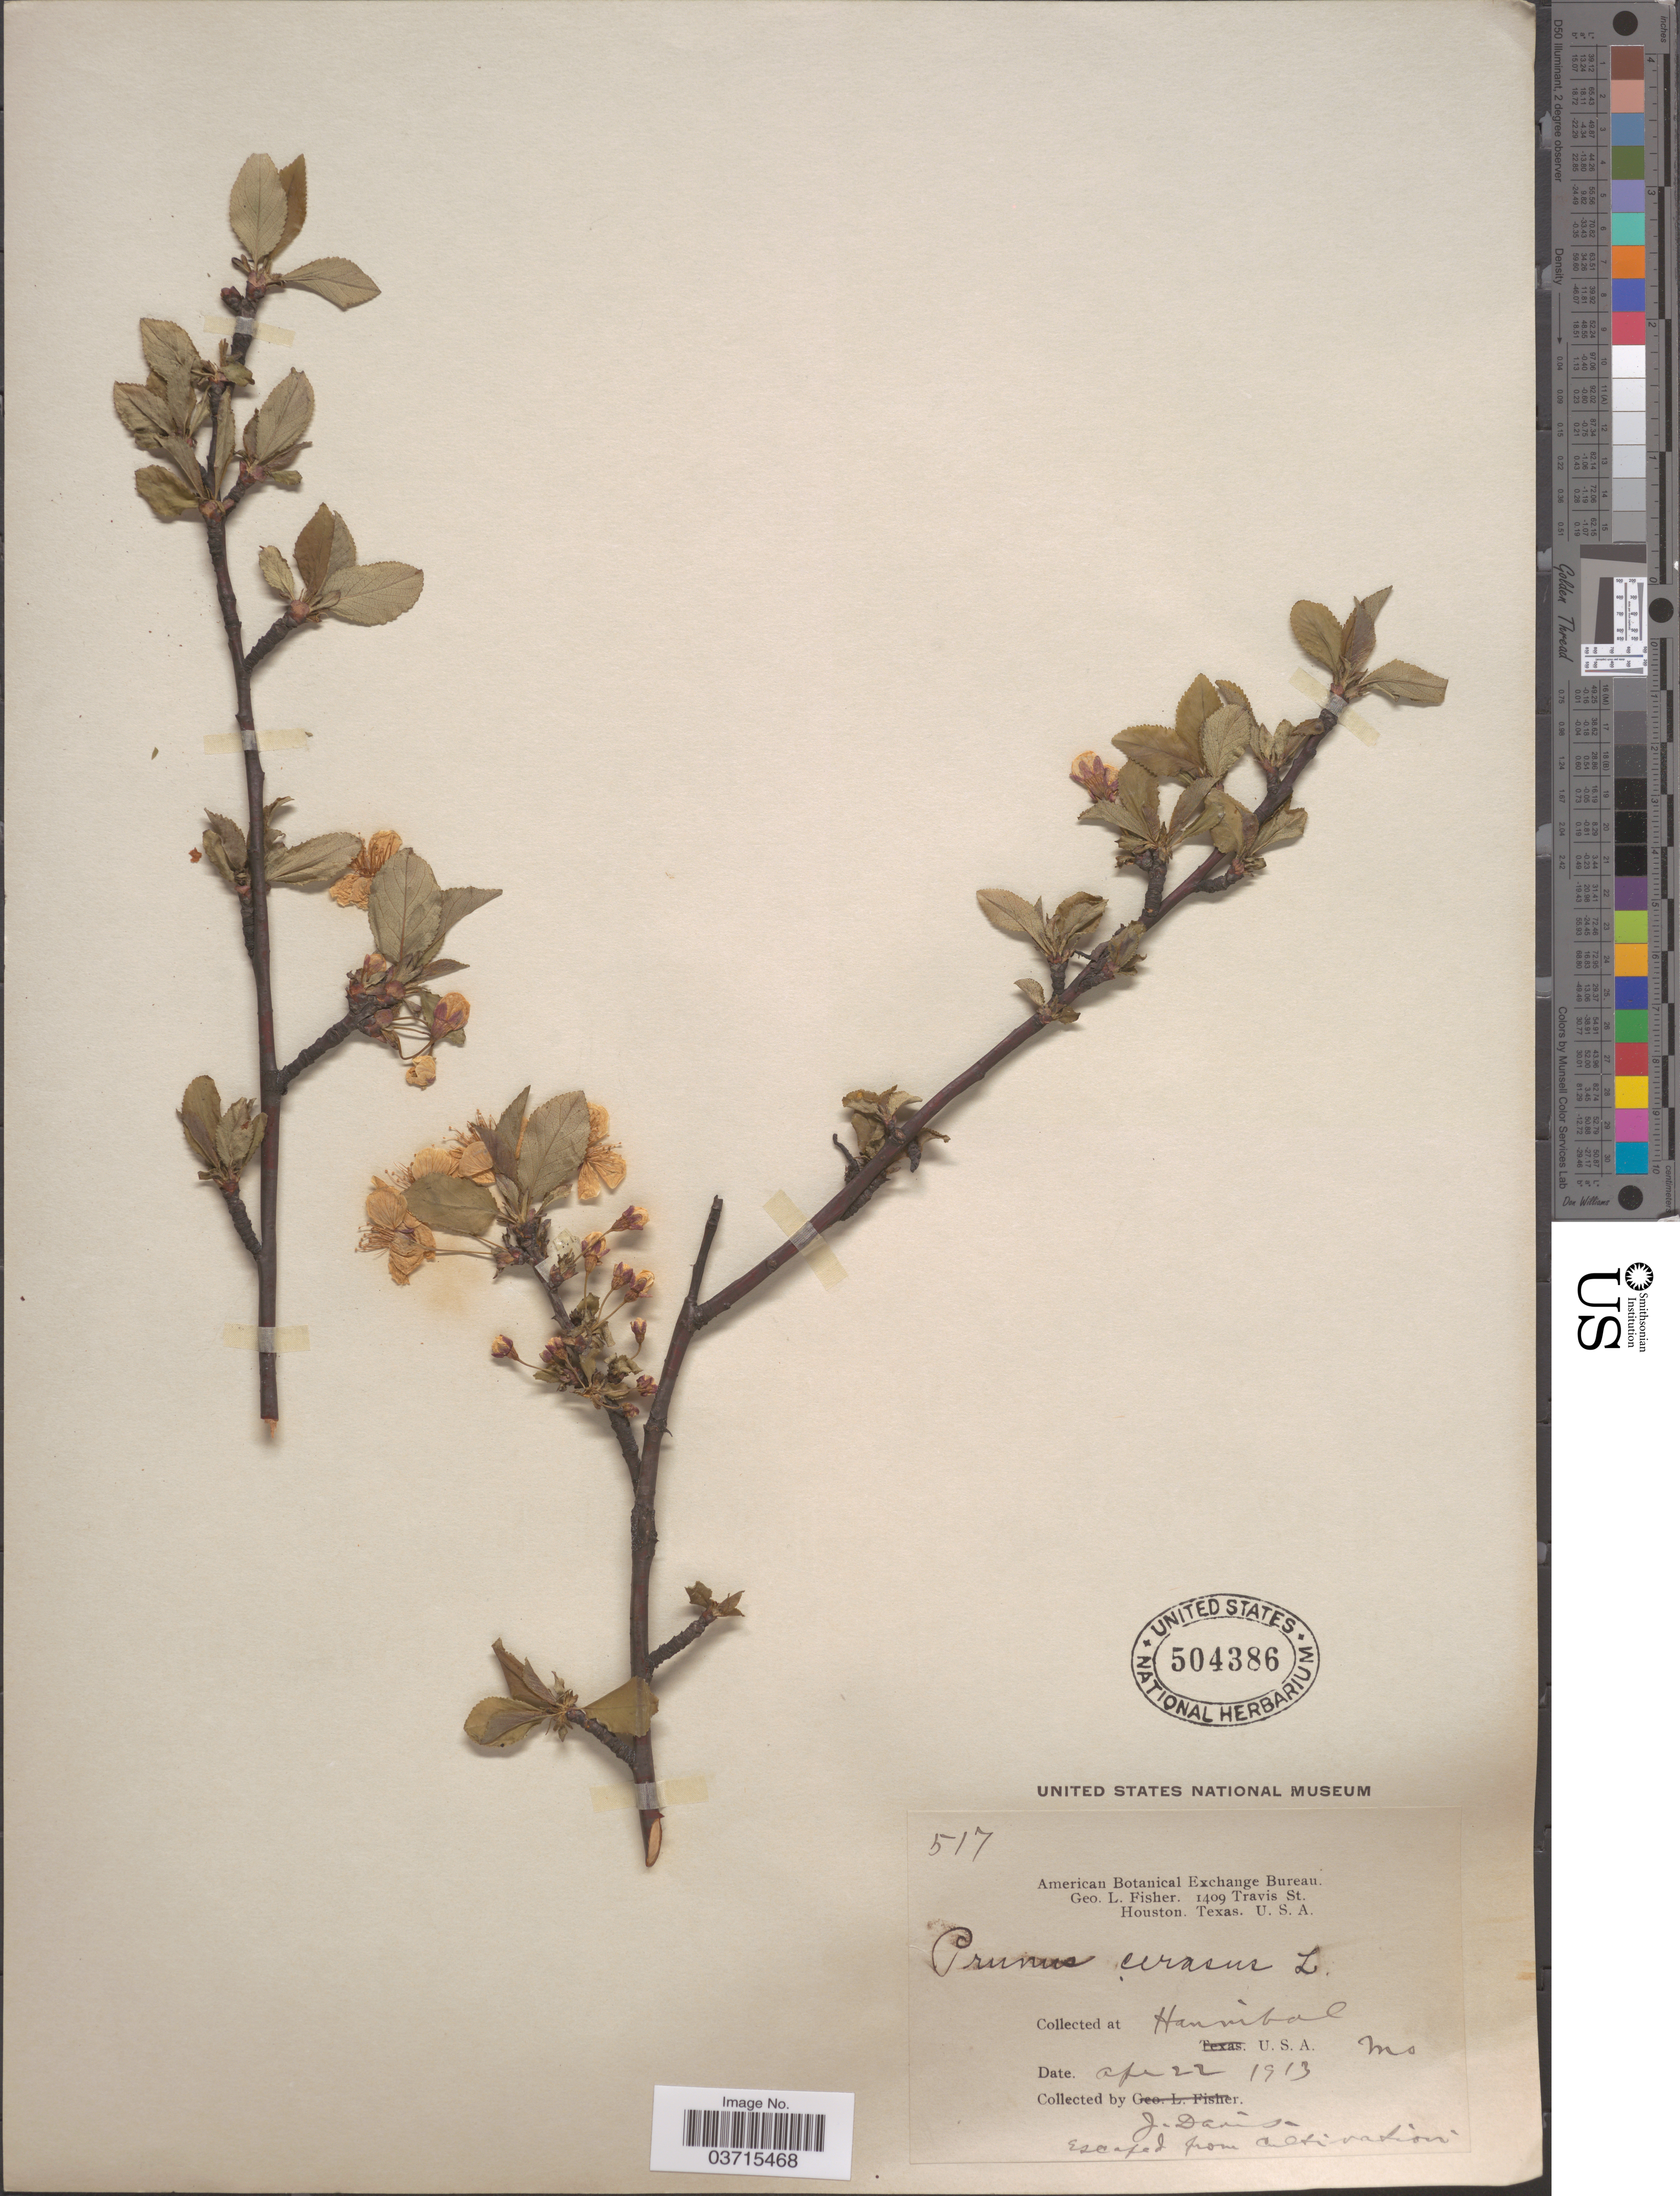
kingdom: Plantae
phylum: Tracheophyta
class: Magnoliopsida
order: Rosales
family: Rosaceae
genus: Prunus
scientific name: Prunus cerasus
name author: L.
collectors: J. Davis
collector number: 517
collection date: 1913-04-22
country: United States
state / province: Missouri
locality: Hannibal.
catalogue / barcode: US 504386